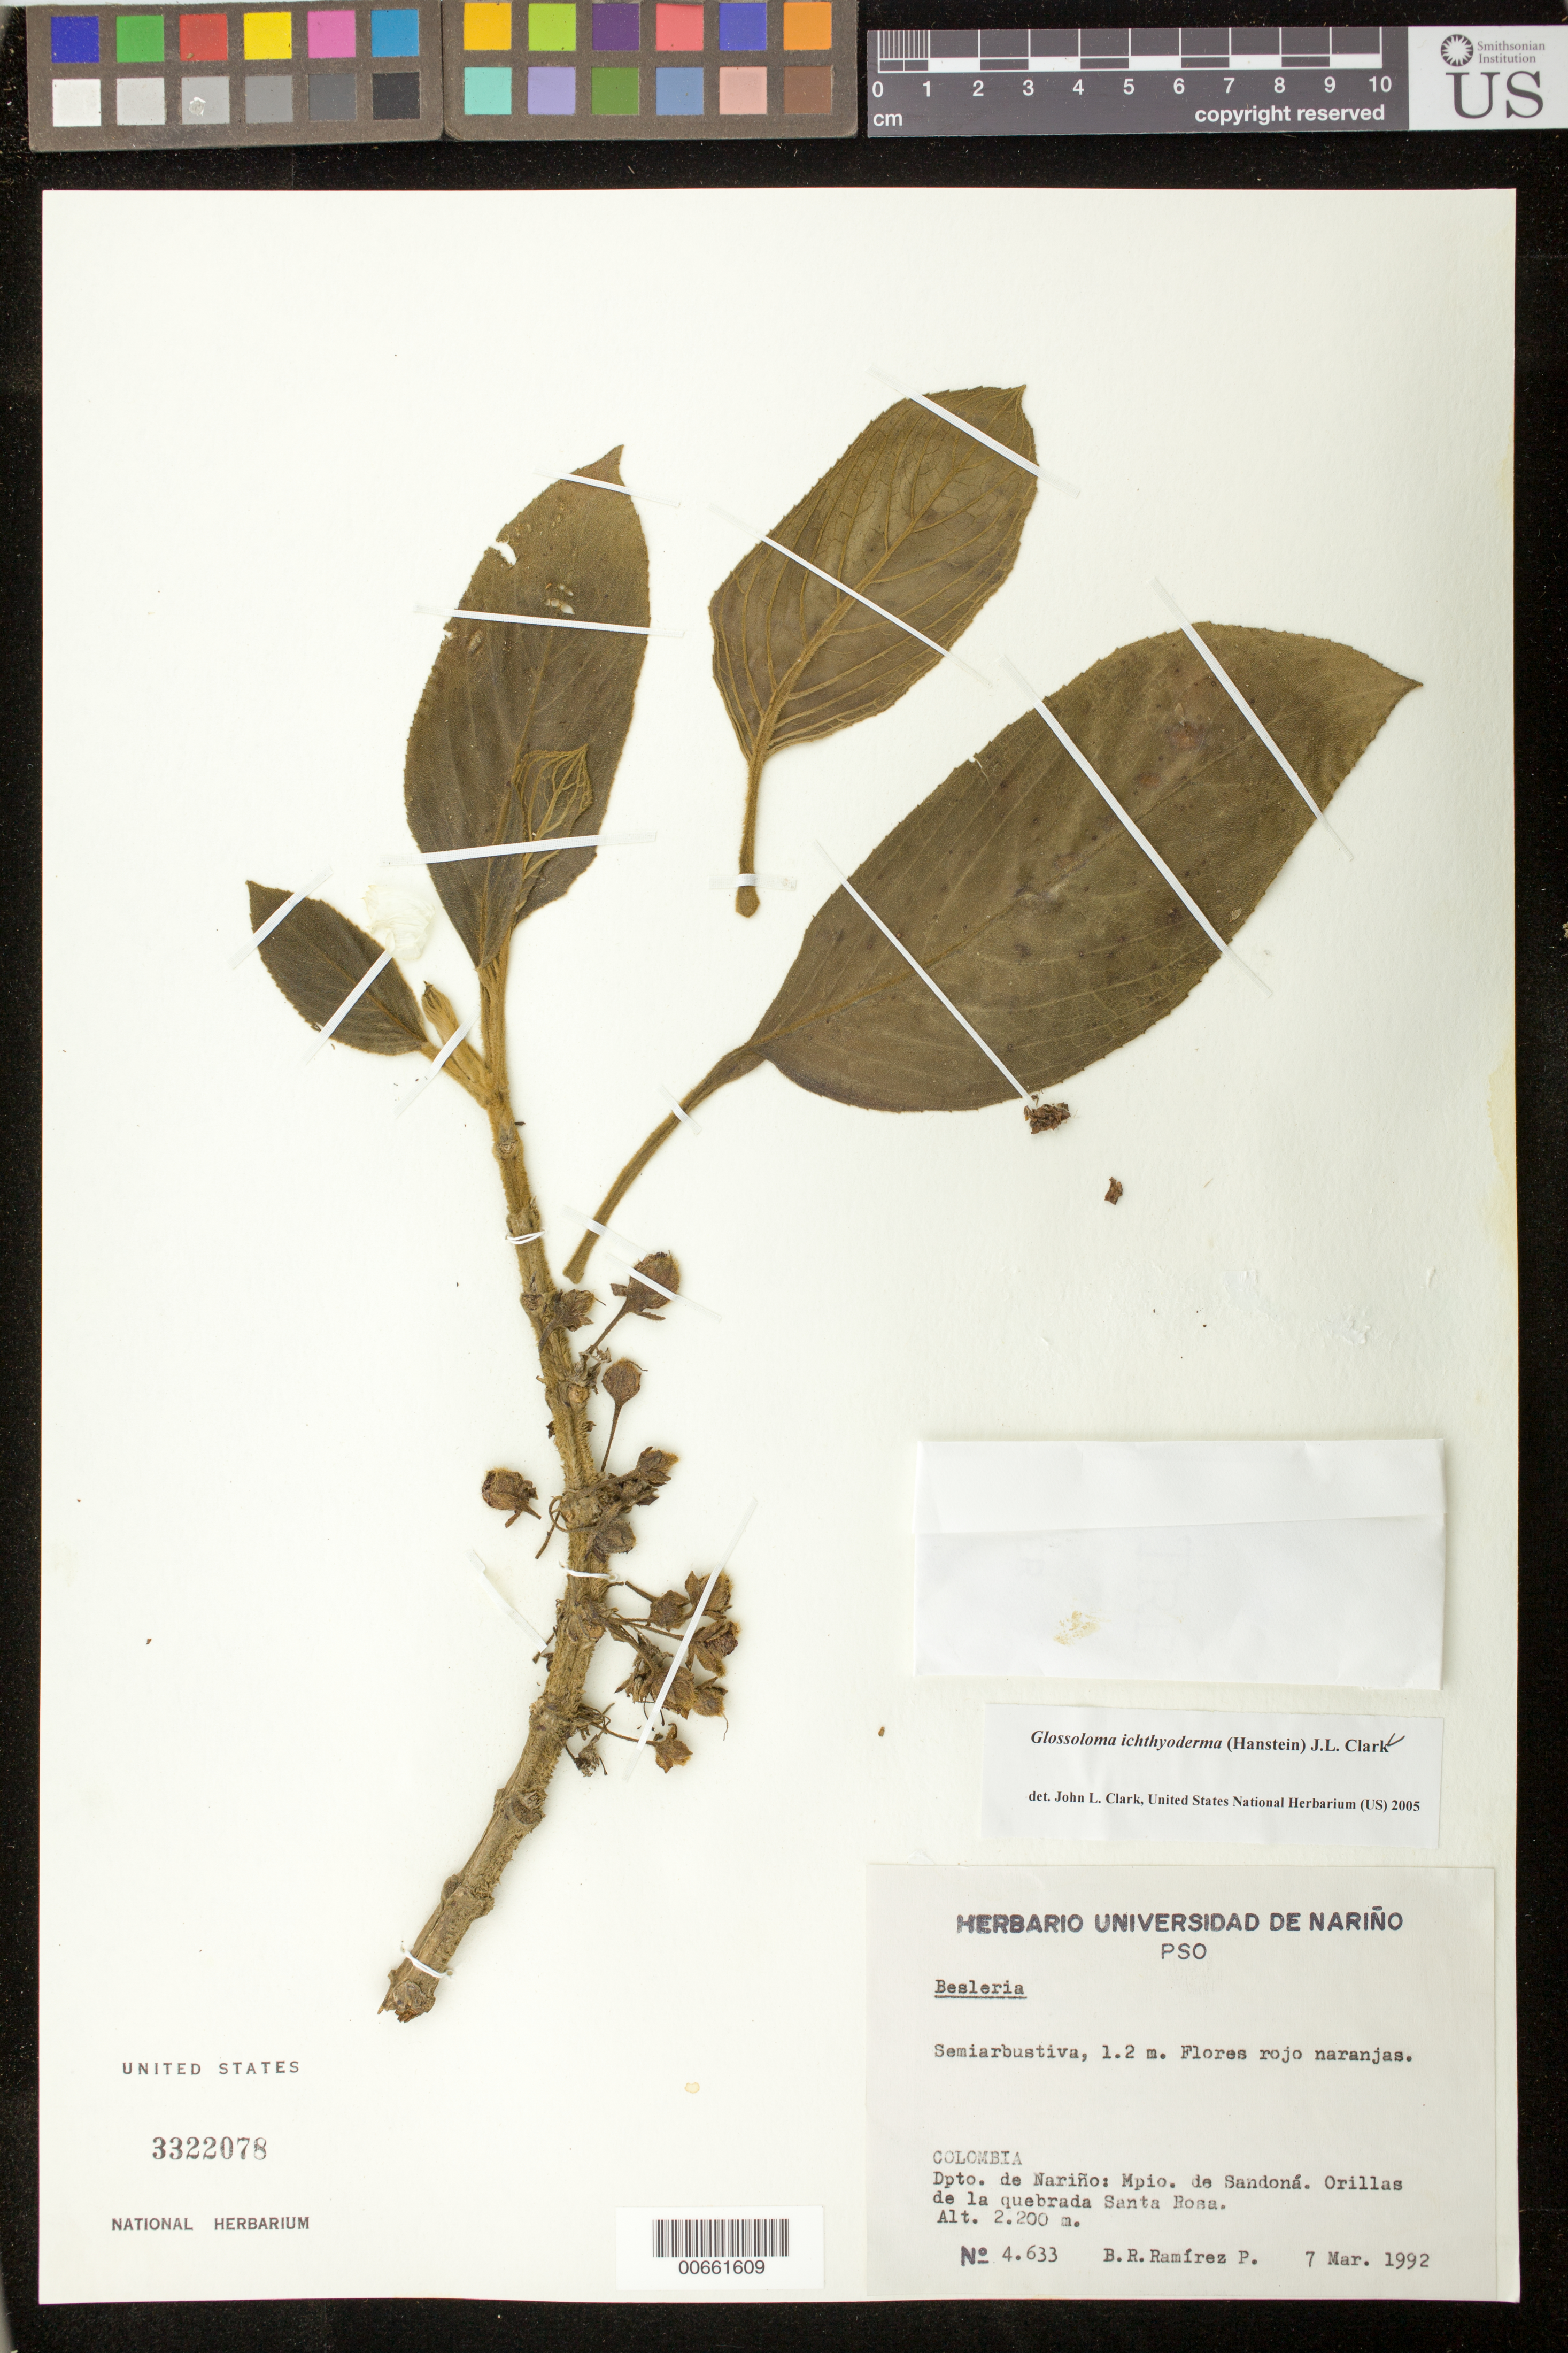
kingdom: Plantae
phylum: Tracheophyta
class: Magnoliopsida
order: Lamiales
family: Gesneriaceae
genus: Glossoloma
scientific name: Glossoloma ichthyoderma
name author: (Hanst.) J.L. Clark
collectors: B. R. Ramirez P.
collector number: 4633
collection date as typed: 07 Mar 1992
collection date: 1992-03-07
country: Colombia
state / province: Nariño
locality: Mpio. de Sandoná, orillas de la quebrada Santa Rosa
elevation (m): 2200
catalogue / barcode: US 3322078